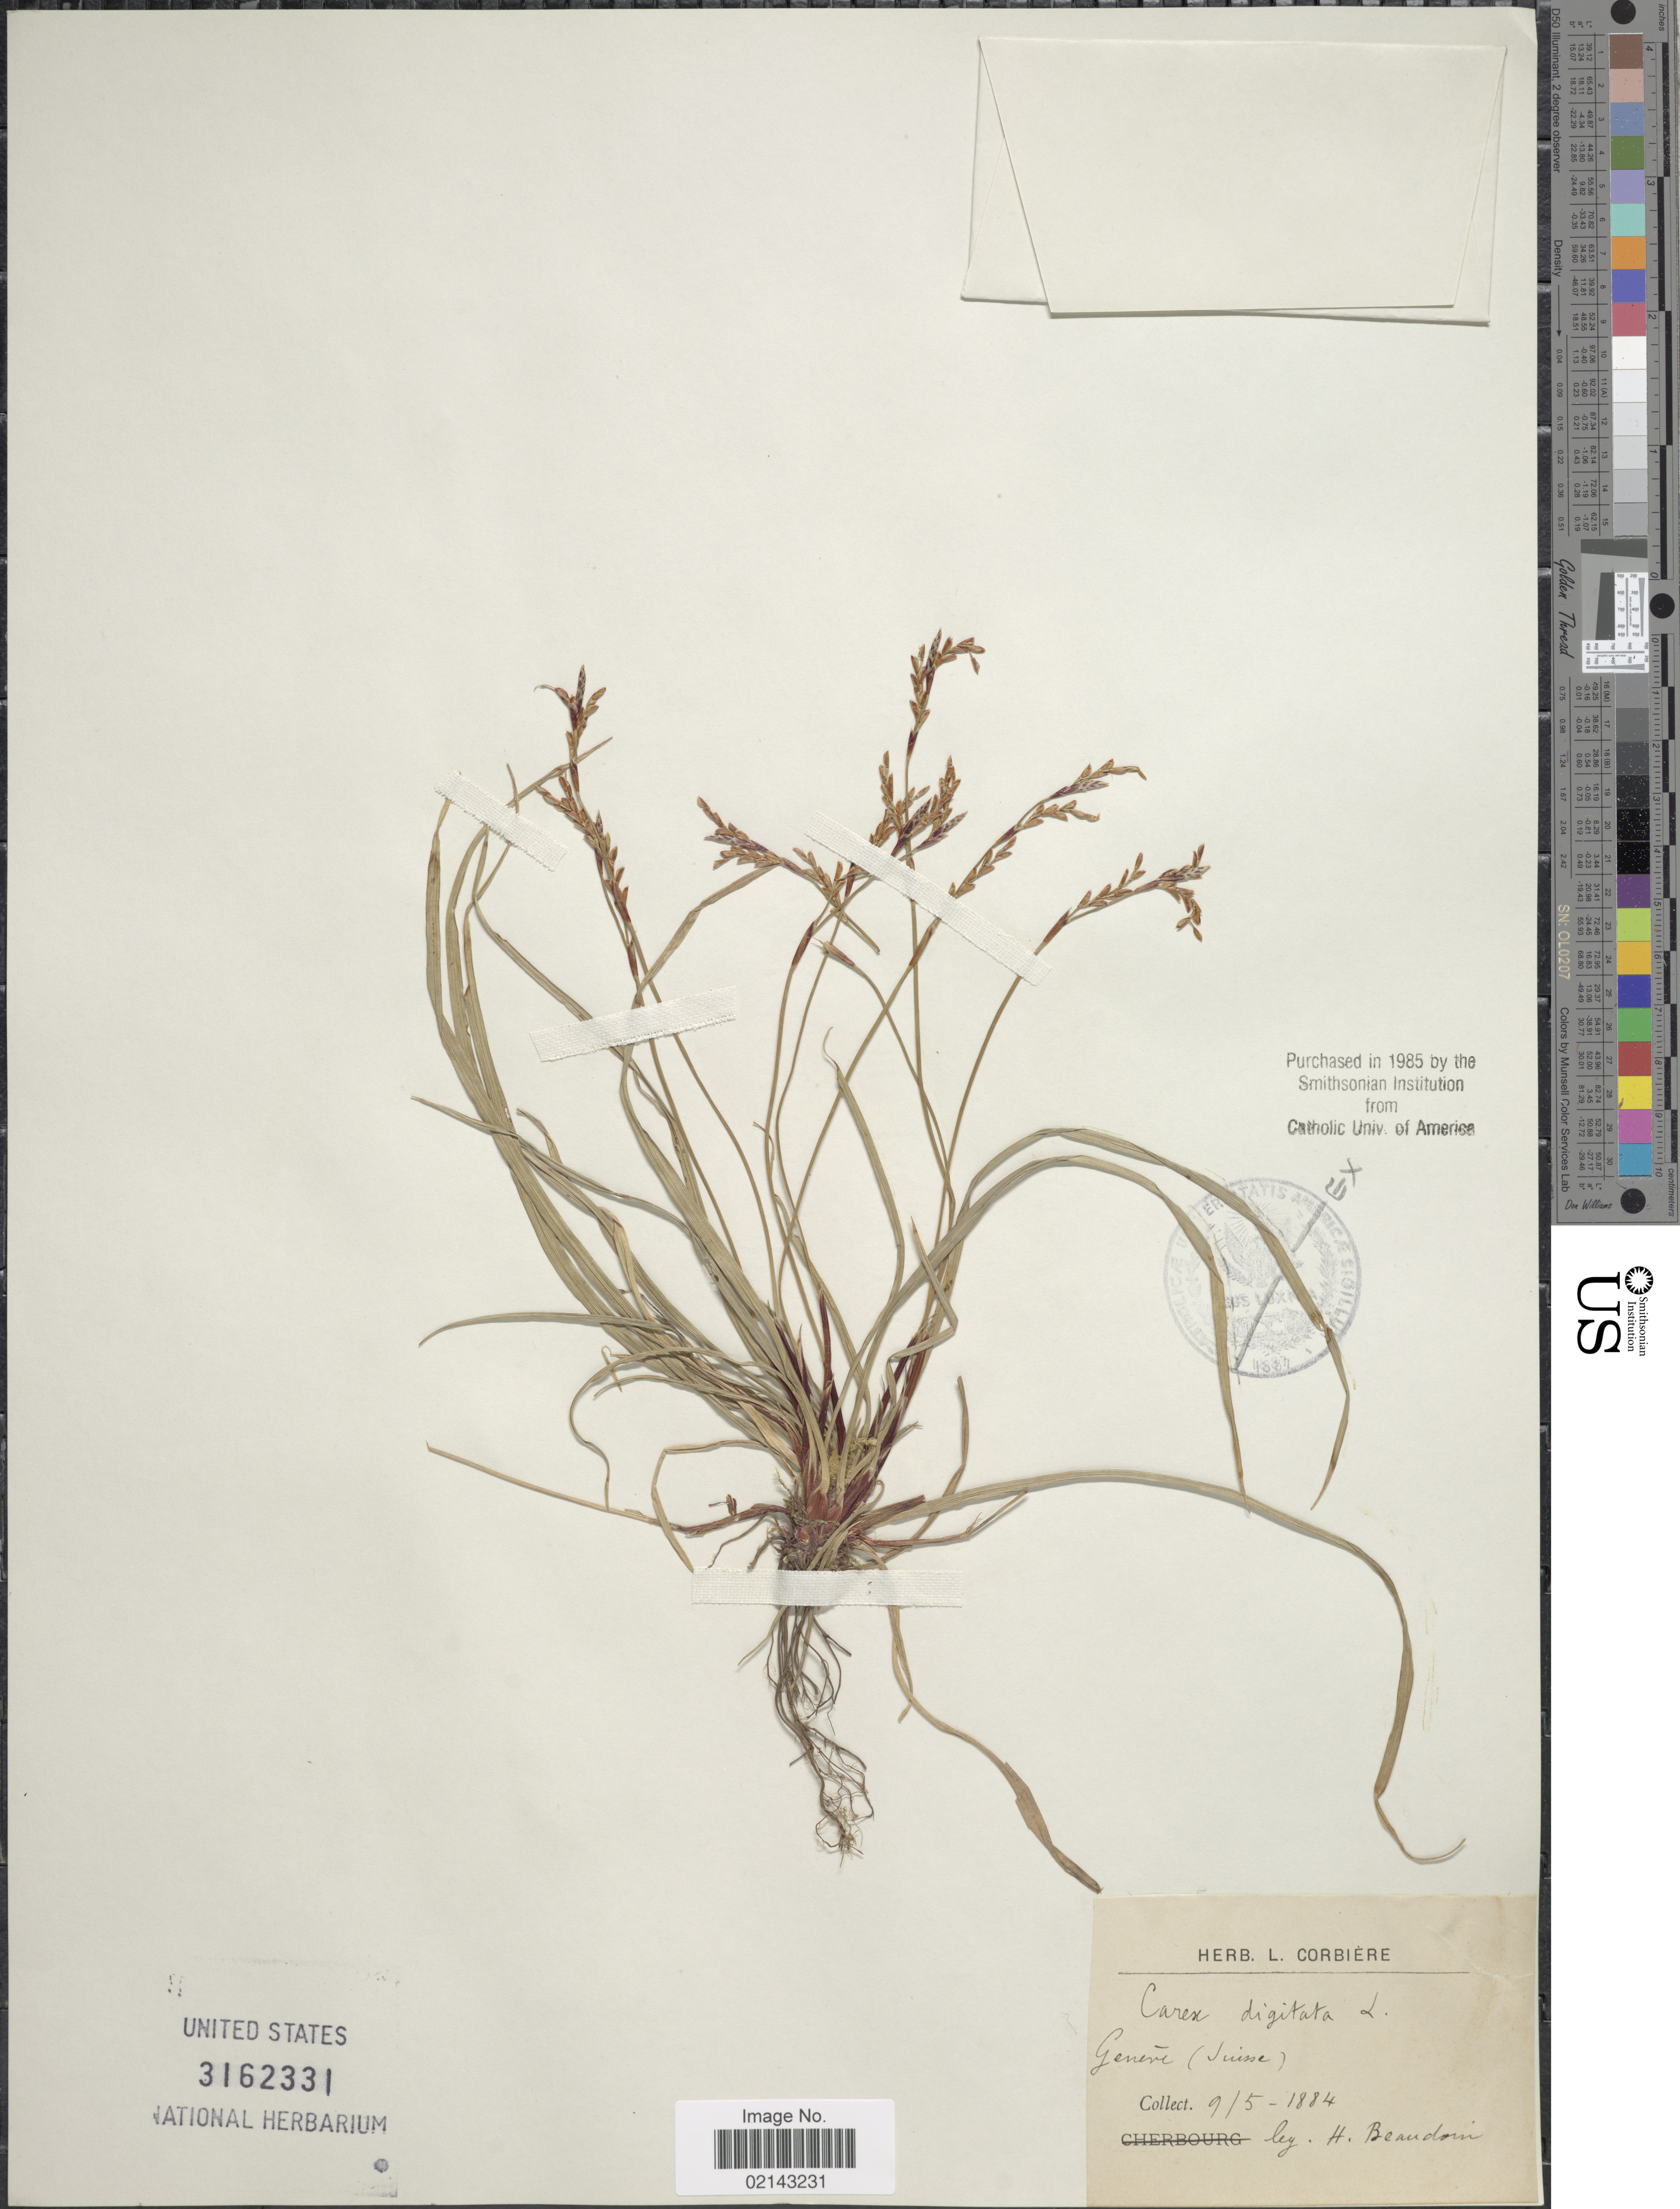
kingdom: Plantae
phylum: Tracheophyta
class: Liliopsida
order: Poales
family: Cyperaceae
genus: Carex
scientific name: Carex digitata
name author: L.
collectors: Beaudouin, H.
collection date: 1884-05-09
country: Switzerland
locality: Genéve (Suisse)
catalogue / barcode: US 3162331